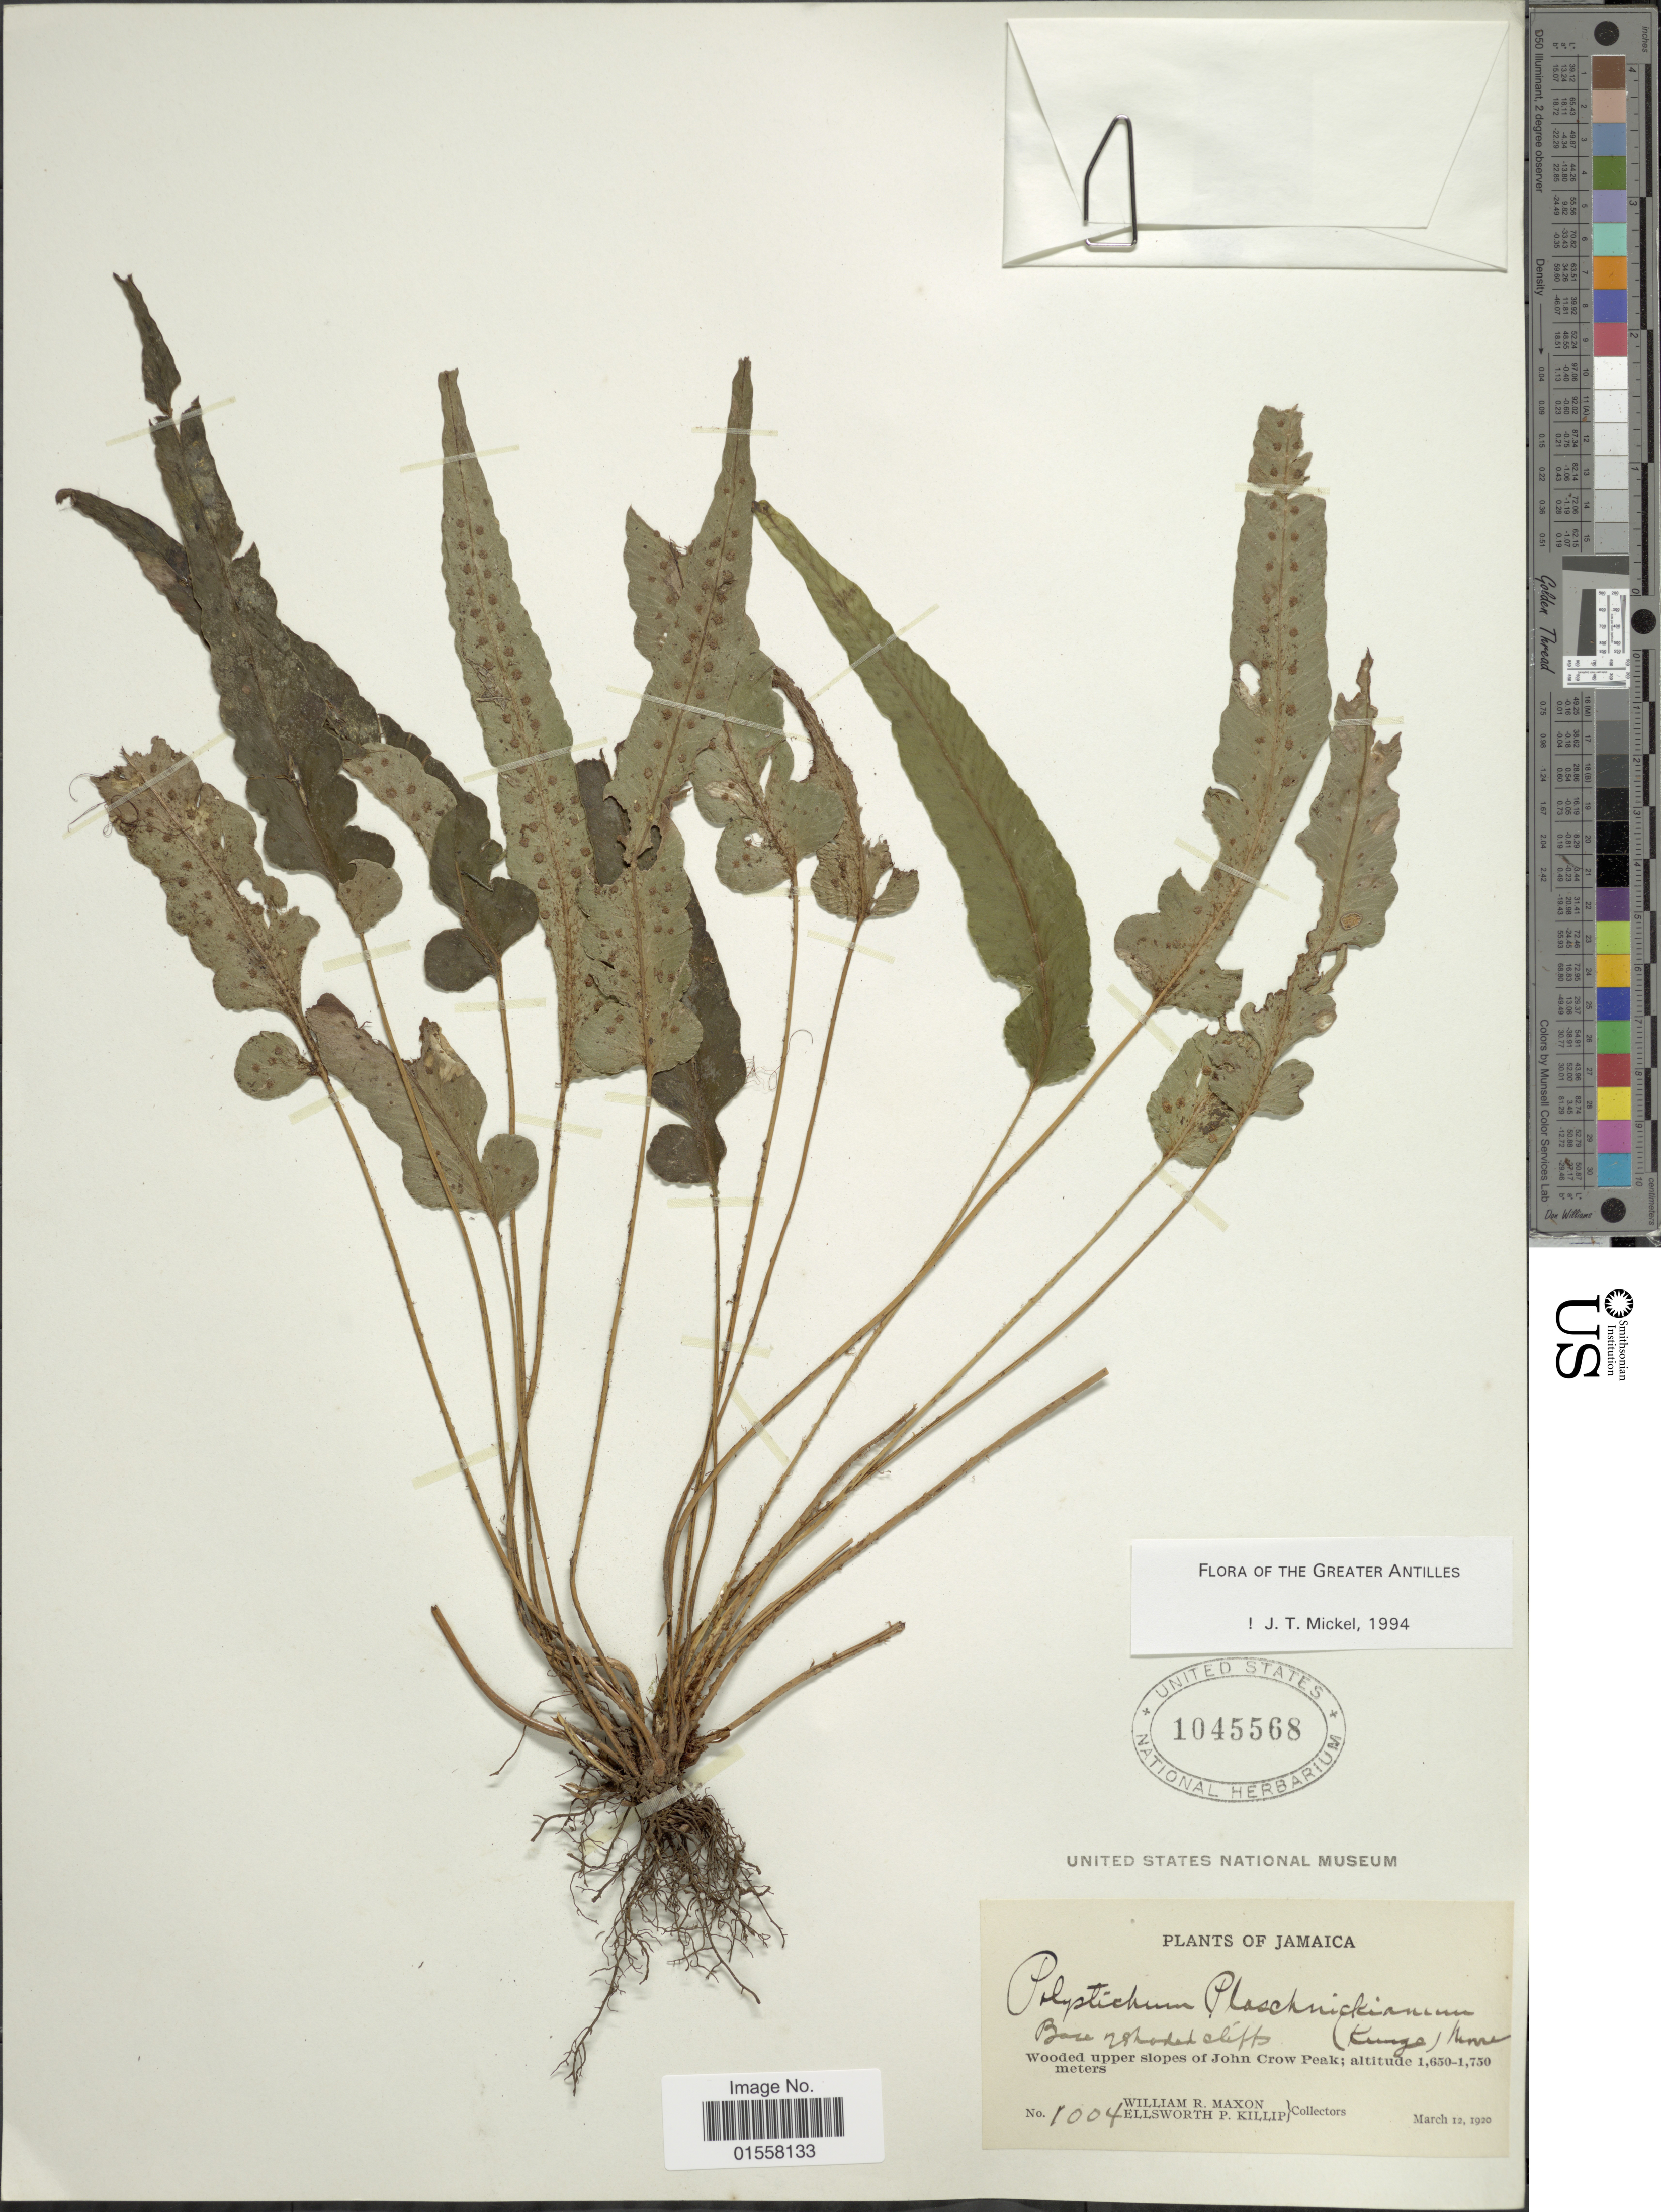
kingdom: Plantae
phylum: Tracheophyta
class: Polypodiopsida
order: Polypodiales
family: Dryopteridaceae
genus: Polystichum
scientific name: Polystichum plaschnickianum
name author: (Kunze) Moore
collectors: W. R. Maxon & E. P. Killip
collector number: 1004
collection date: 1920-03-12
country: Jamaica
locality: Jamaica, Wooded upper slopes of John Crow Peak.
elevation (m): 1650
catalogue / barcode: US 1045568